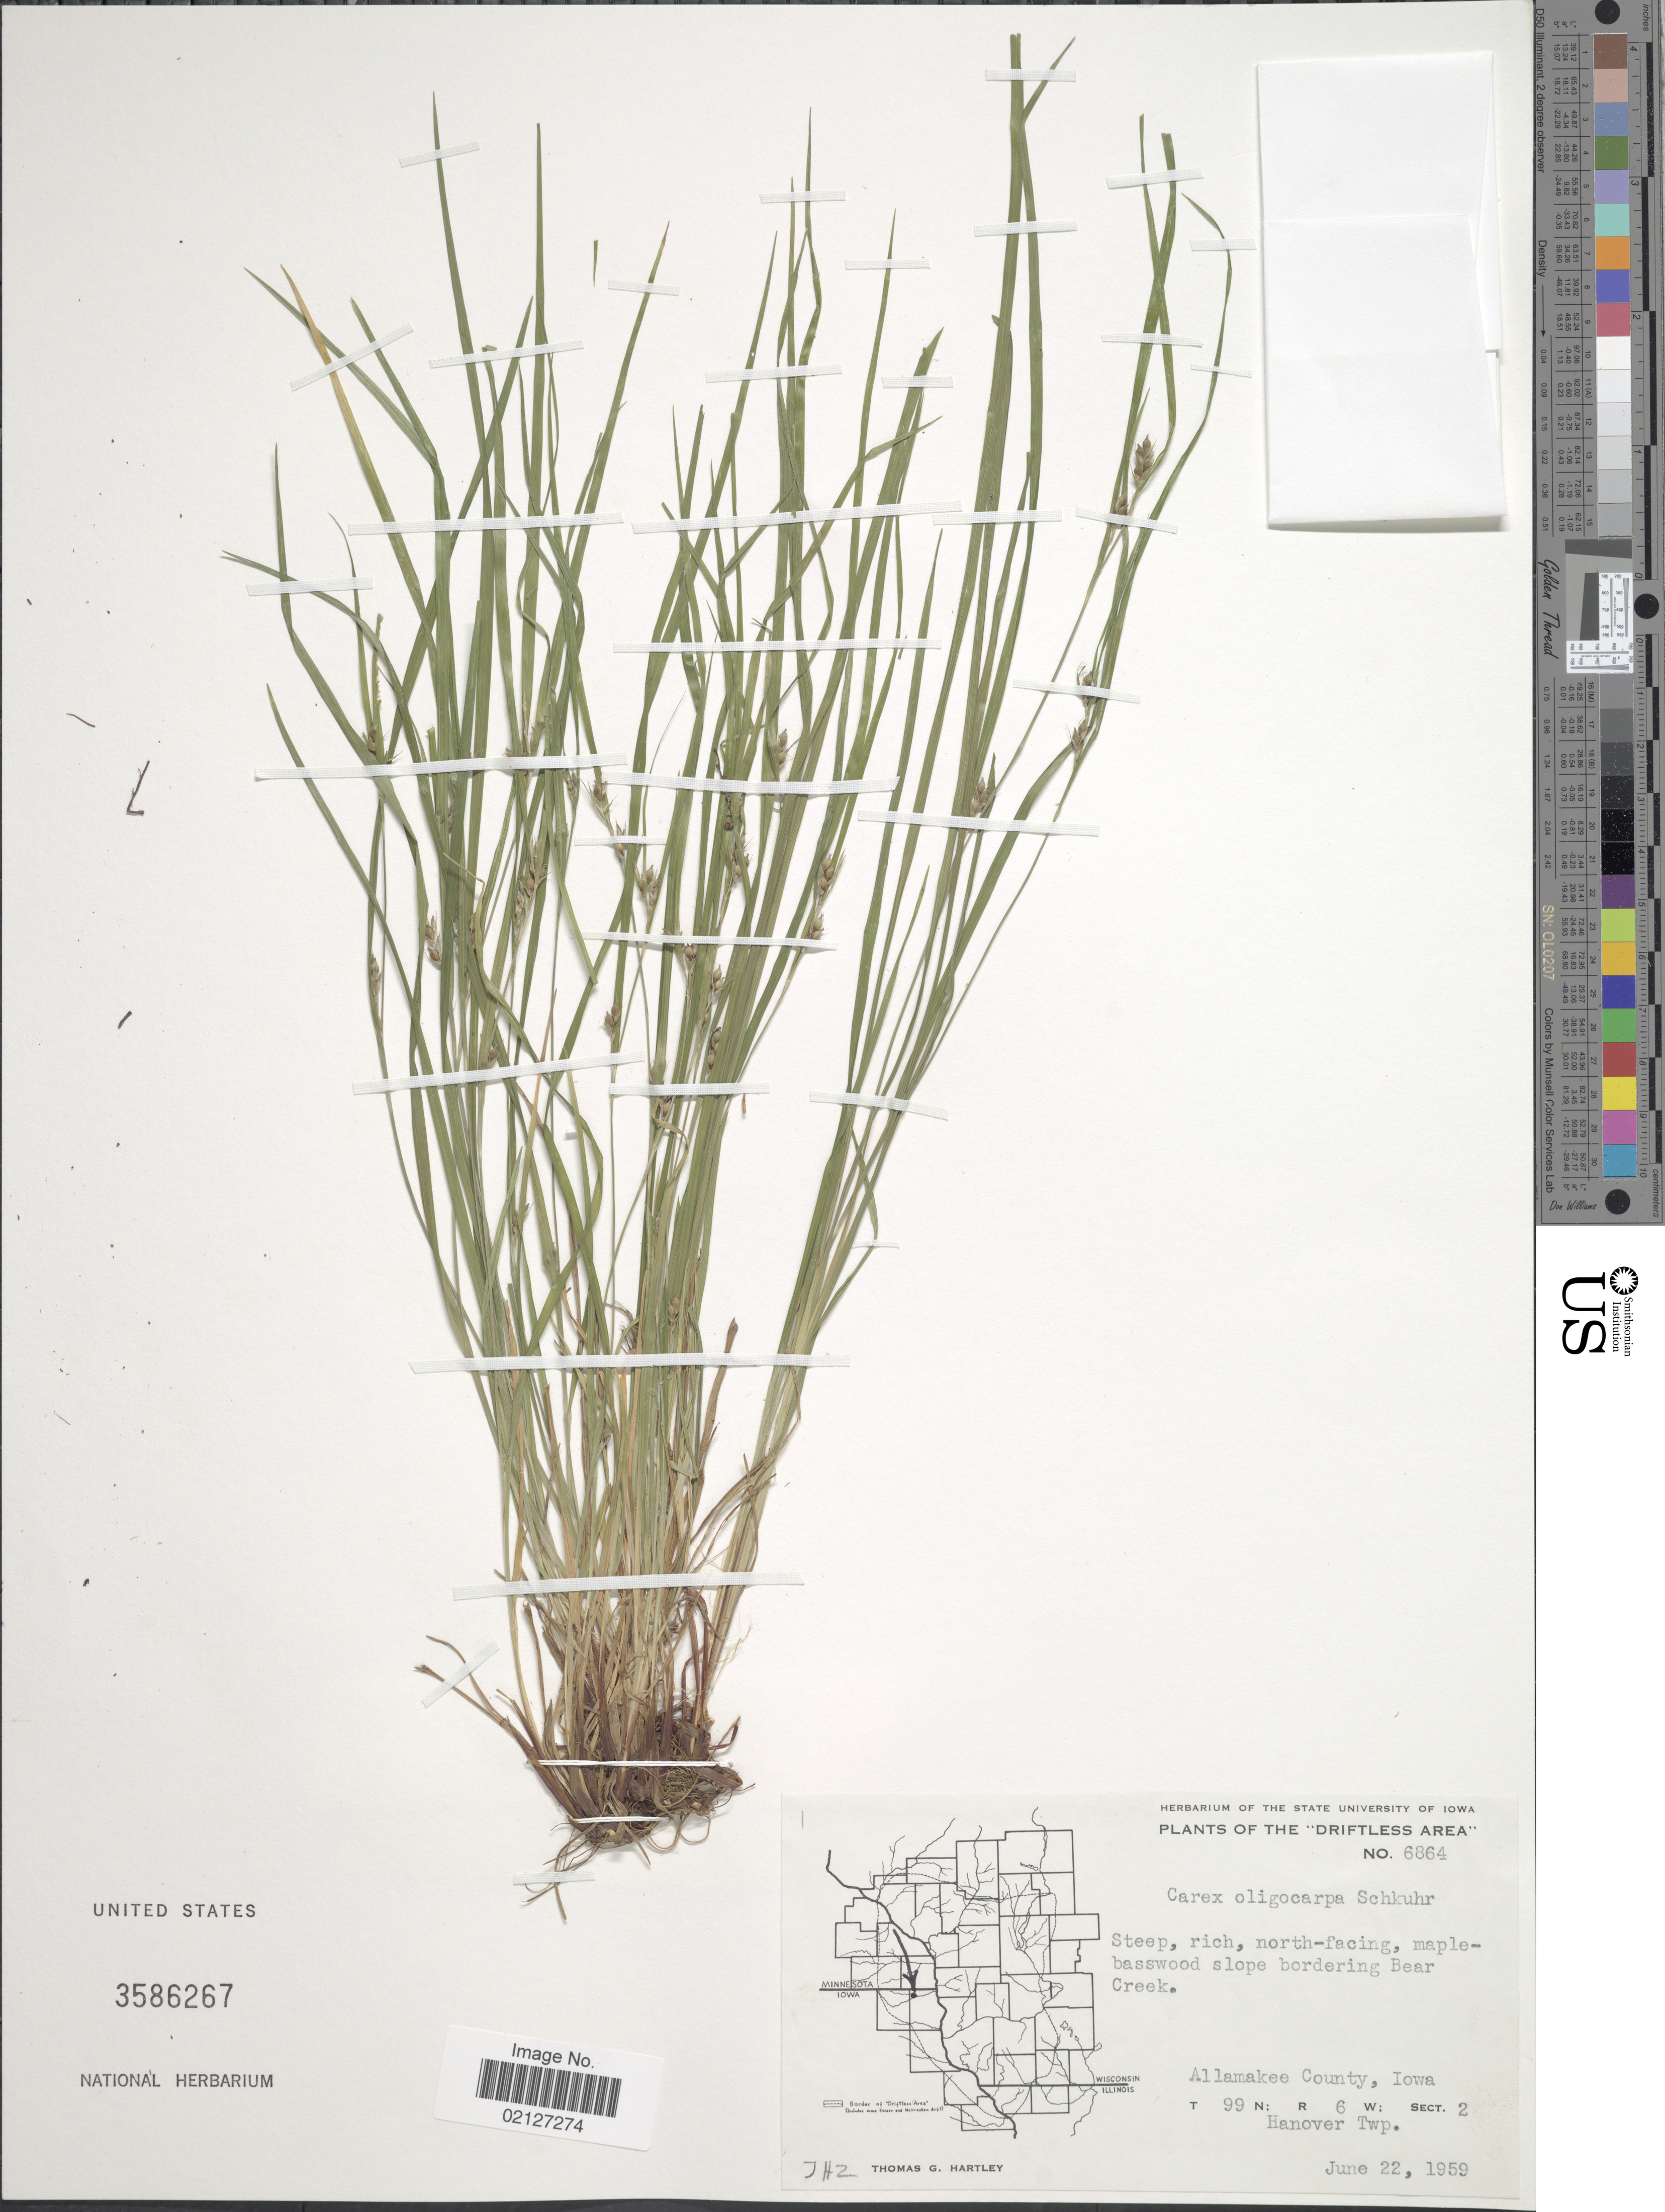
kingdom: Plantae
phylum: Tracheophyta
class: Liliopsida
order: Poales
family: Cyperaceae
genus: Carex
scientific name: Carex oligocarpa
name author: Willd.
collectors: T. G. Hartley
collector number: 6864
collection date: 1959-06-22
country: United States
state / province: Iowa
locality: Driftless Area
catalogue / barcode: US 3586267